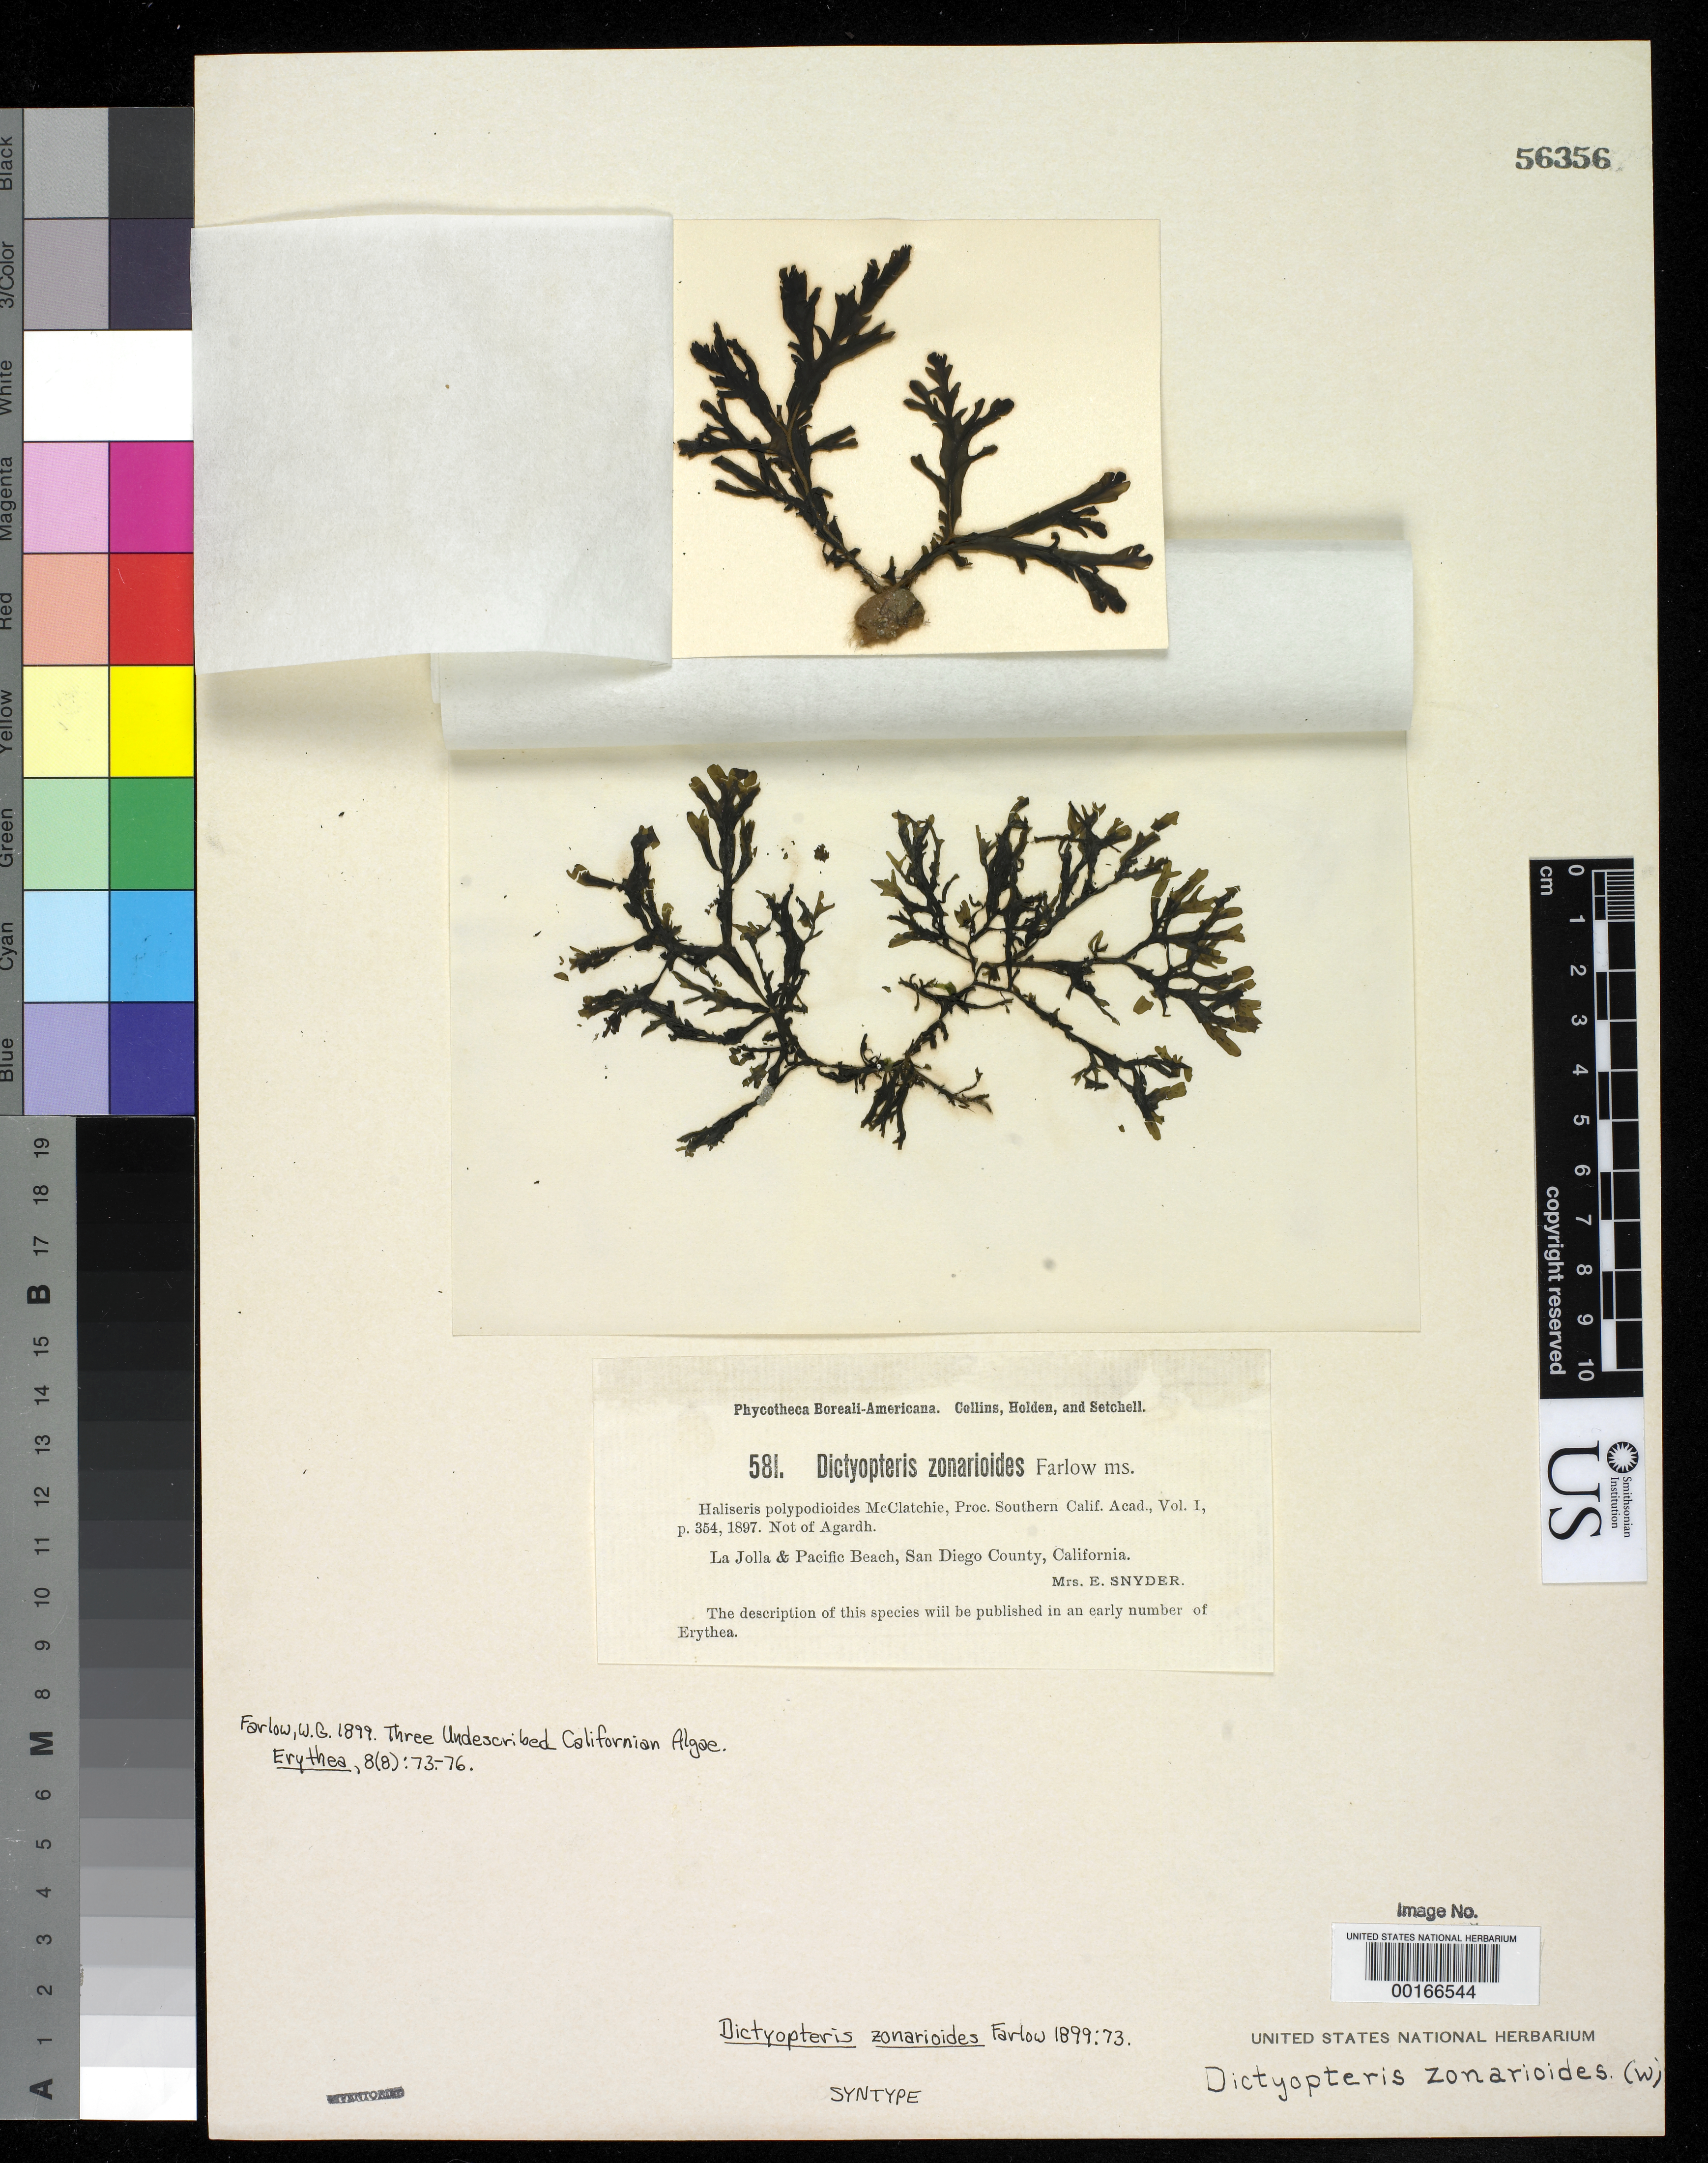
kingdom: Chromista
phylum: Ochrophyta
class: Phaeophyceae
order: Dictyotales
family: Dictyotaceae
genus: Dictyopteris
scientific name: Dictyopteris zonarioides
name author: Farl.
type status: Syntype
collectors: M. Snyder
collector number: PB-A 581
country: United States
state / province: California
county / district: San Diego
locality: La Jolla and Pacific Beach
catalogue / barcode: US 56356